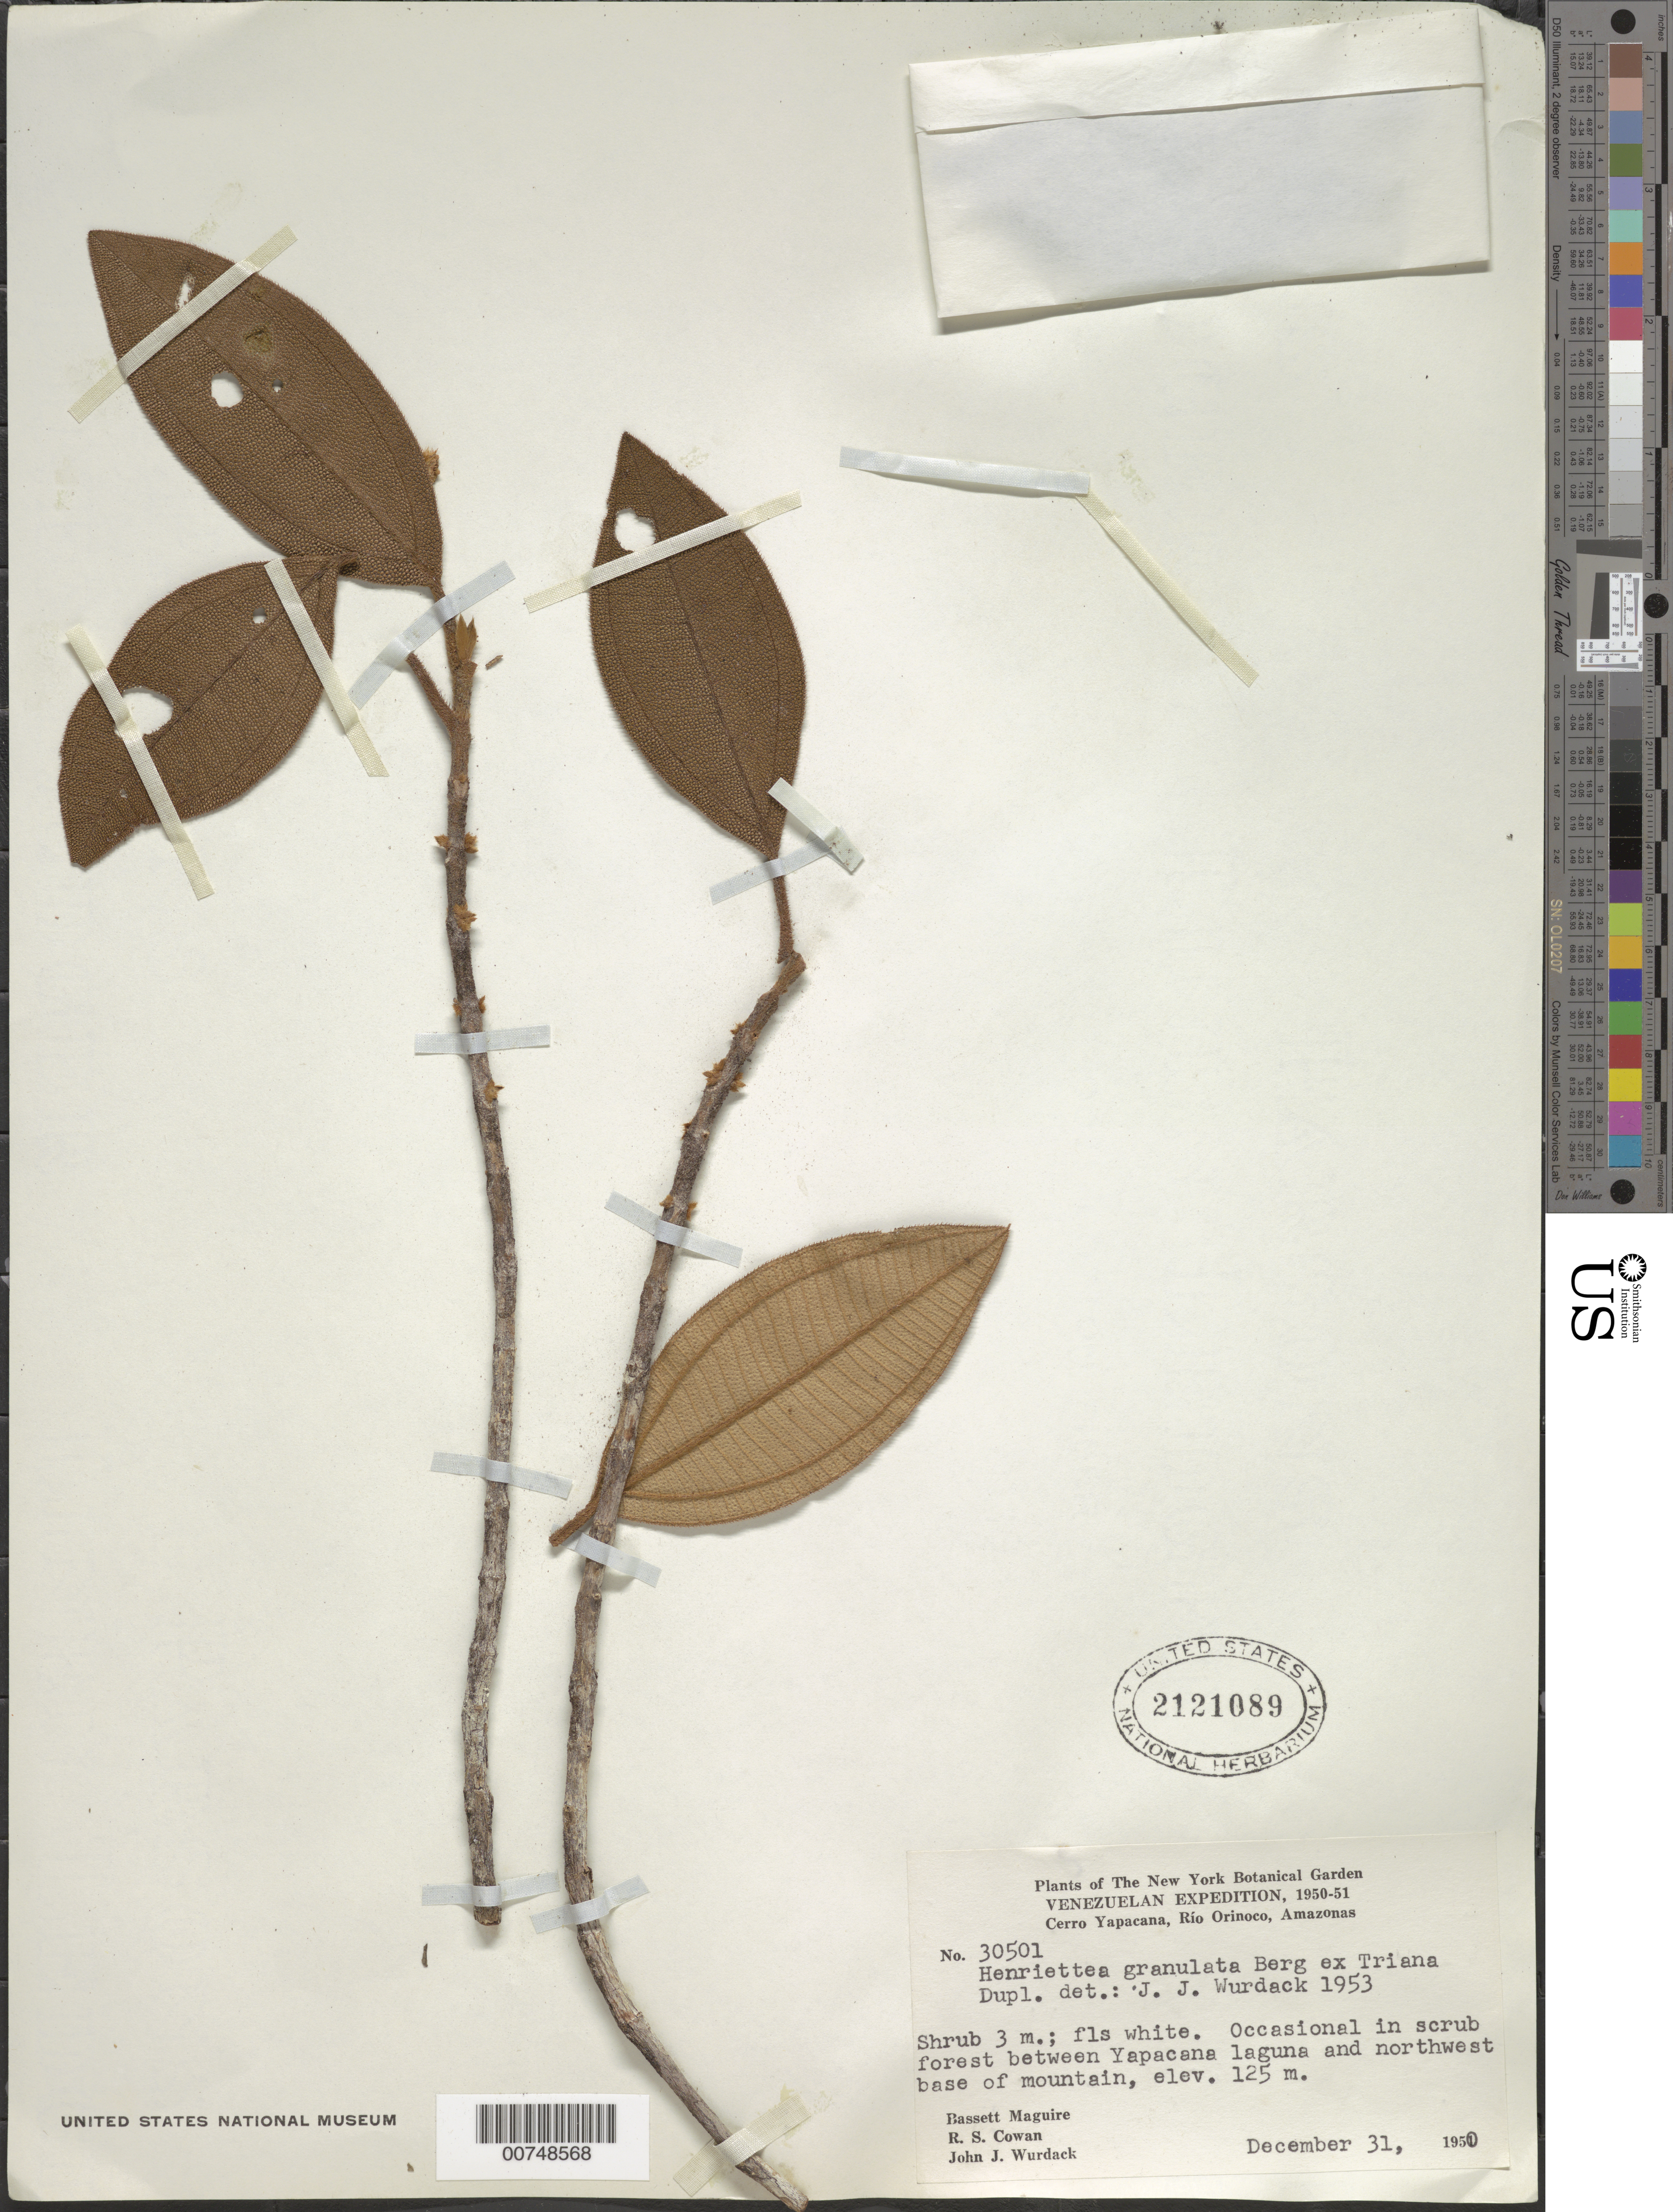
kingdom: Plantae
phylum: Tracheophyta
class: Magnoliopsida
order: Myrtales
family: Melastomataceae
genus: Henriettea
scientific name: Henriettea granulata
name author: Berg ex Triana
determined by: Wurdack, John J., (US), US (UNITED STATES)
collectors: B. Maguire, R. S. Cowan & J. J. Wurdack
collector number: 30501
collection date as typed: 31-Dec-50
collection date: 1950-12-31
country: Venezuela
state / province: Amazonas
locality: Cerro Yapacána, Río Orinoco, between Yapacána Laguna and northwest base of mountain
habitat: Shrub forest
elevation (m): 125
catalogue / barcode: US 2121089